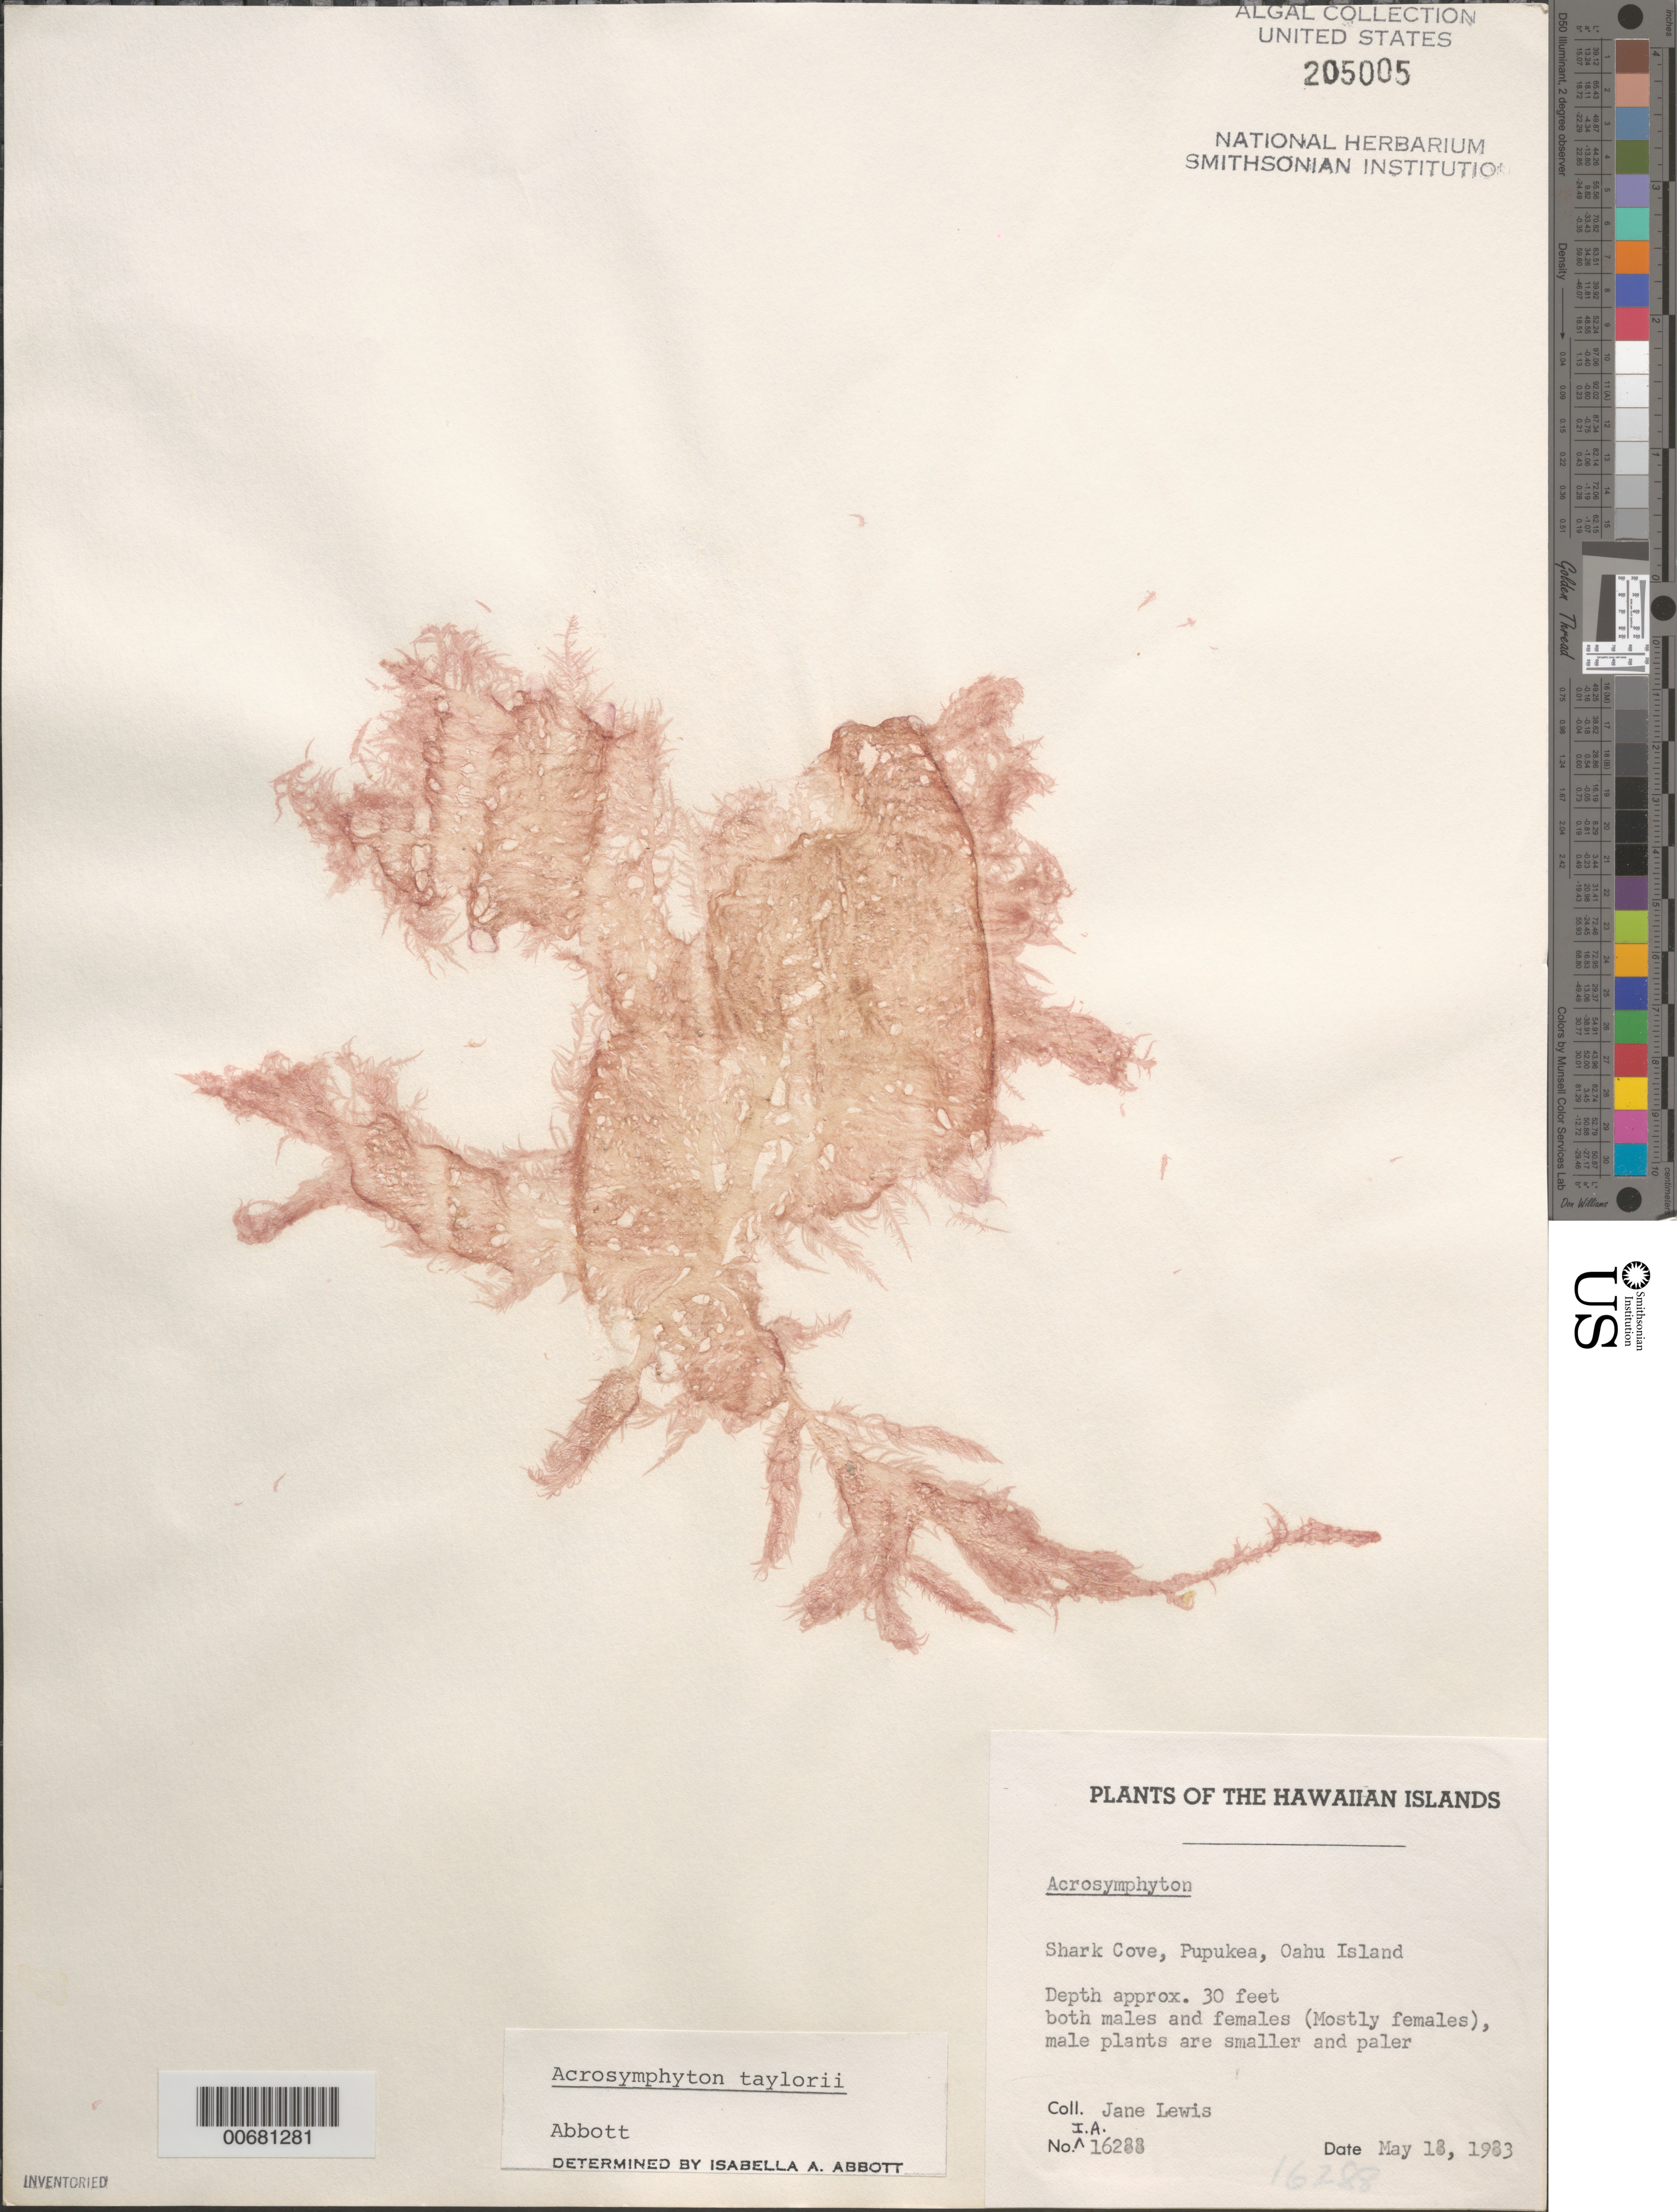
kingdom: Plantae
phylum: Rhodophyta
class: Florideophyceae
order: Acrosymphytales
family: Acrosymphytaceae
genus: Acrosymphyton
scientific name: Acrosymphyton taylorii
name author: I.A. Abbott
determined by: Abbott, Isabella A.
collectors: J. Lewis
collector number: IAA 16288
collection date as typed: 18 May 1983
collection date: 1983-05-18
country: United States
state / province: Hawaii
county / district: Honolulu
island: Oahu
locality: Shark Cove, Pupukea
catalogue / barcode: US 205005